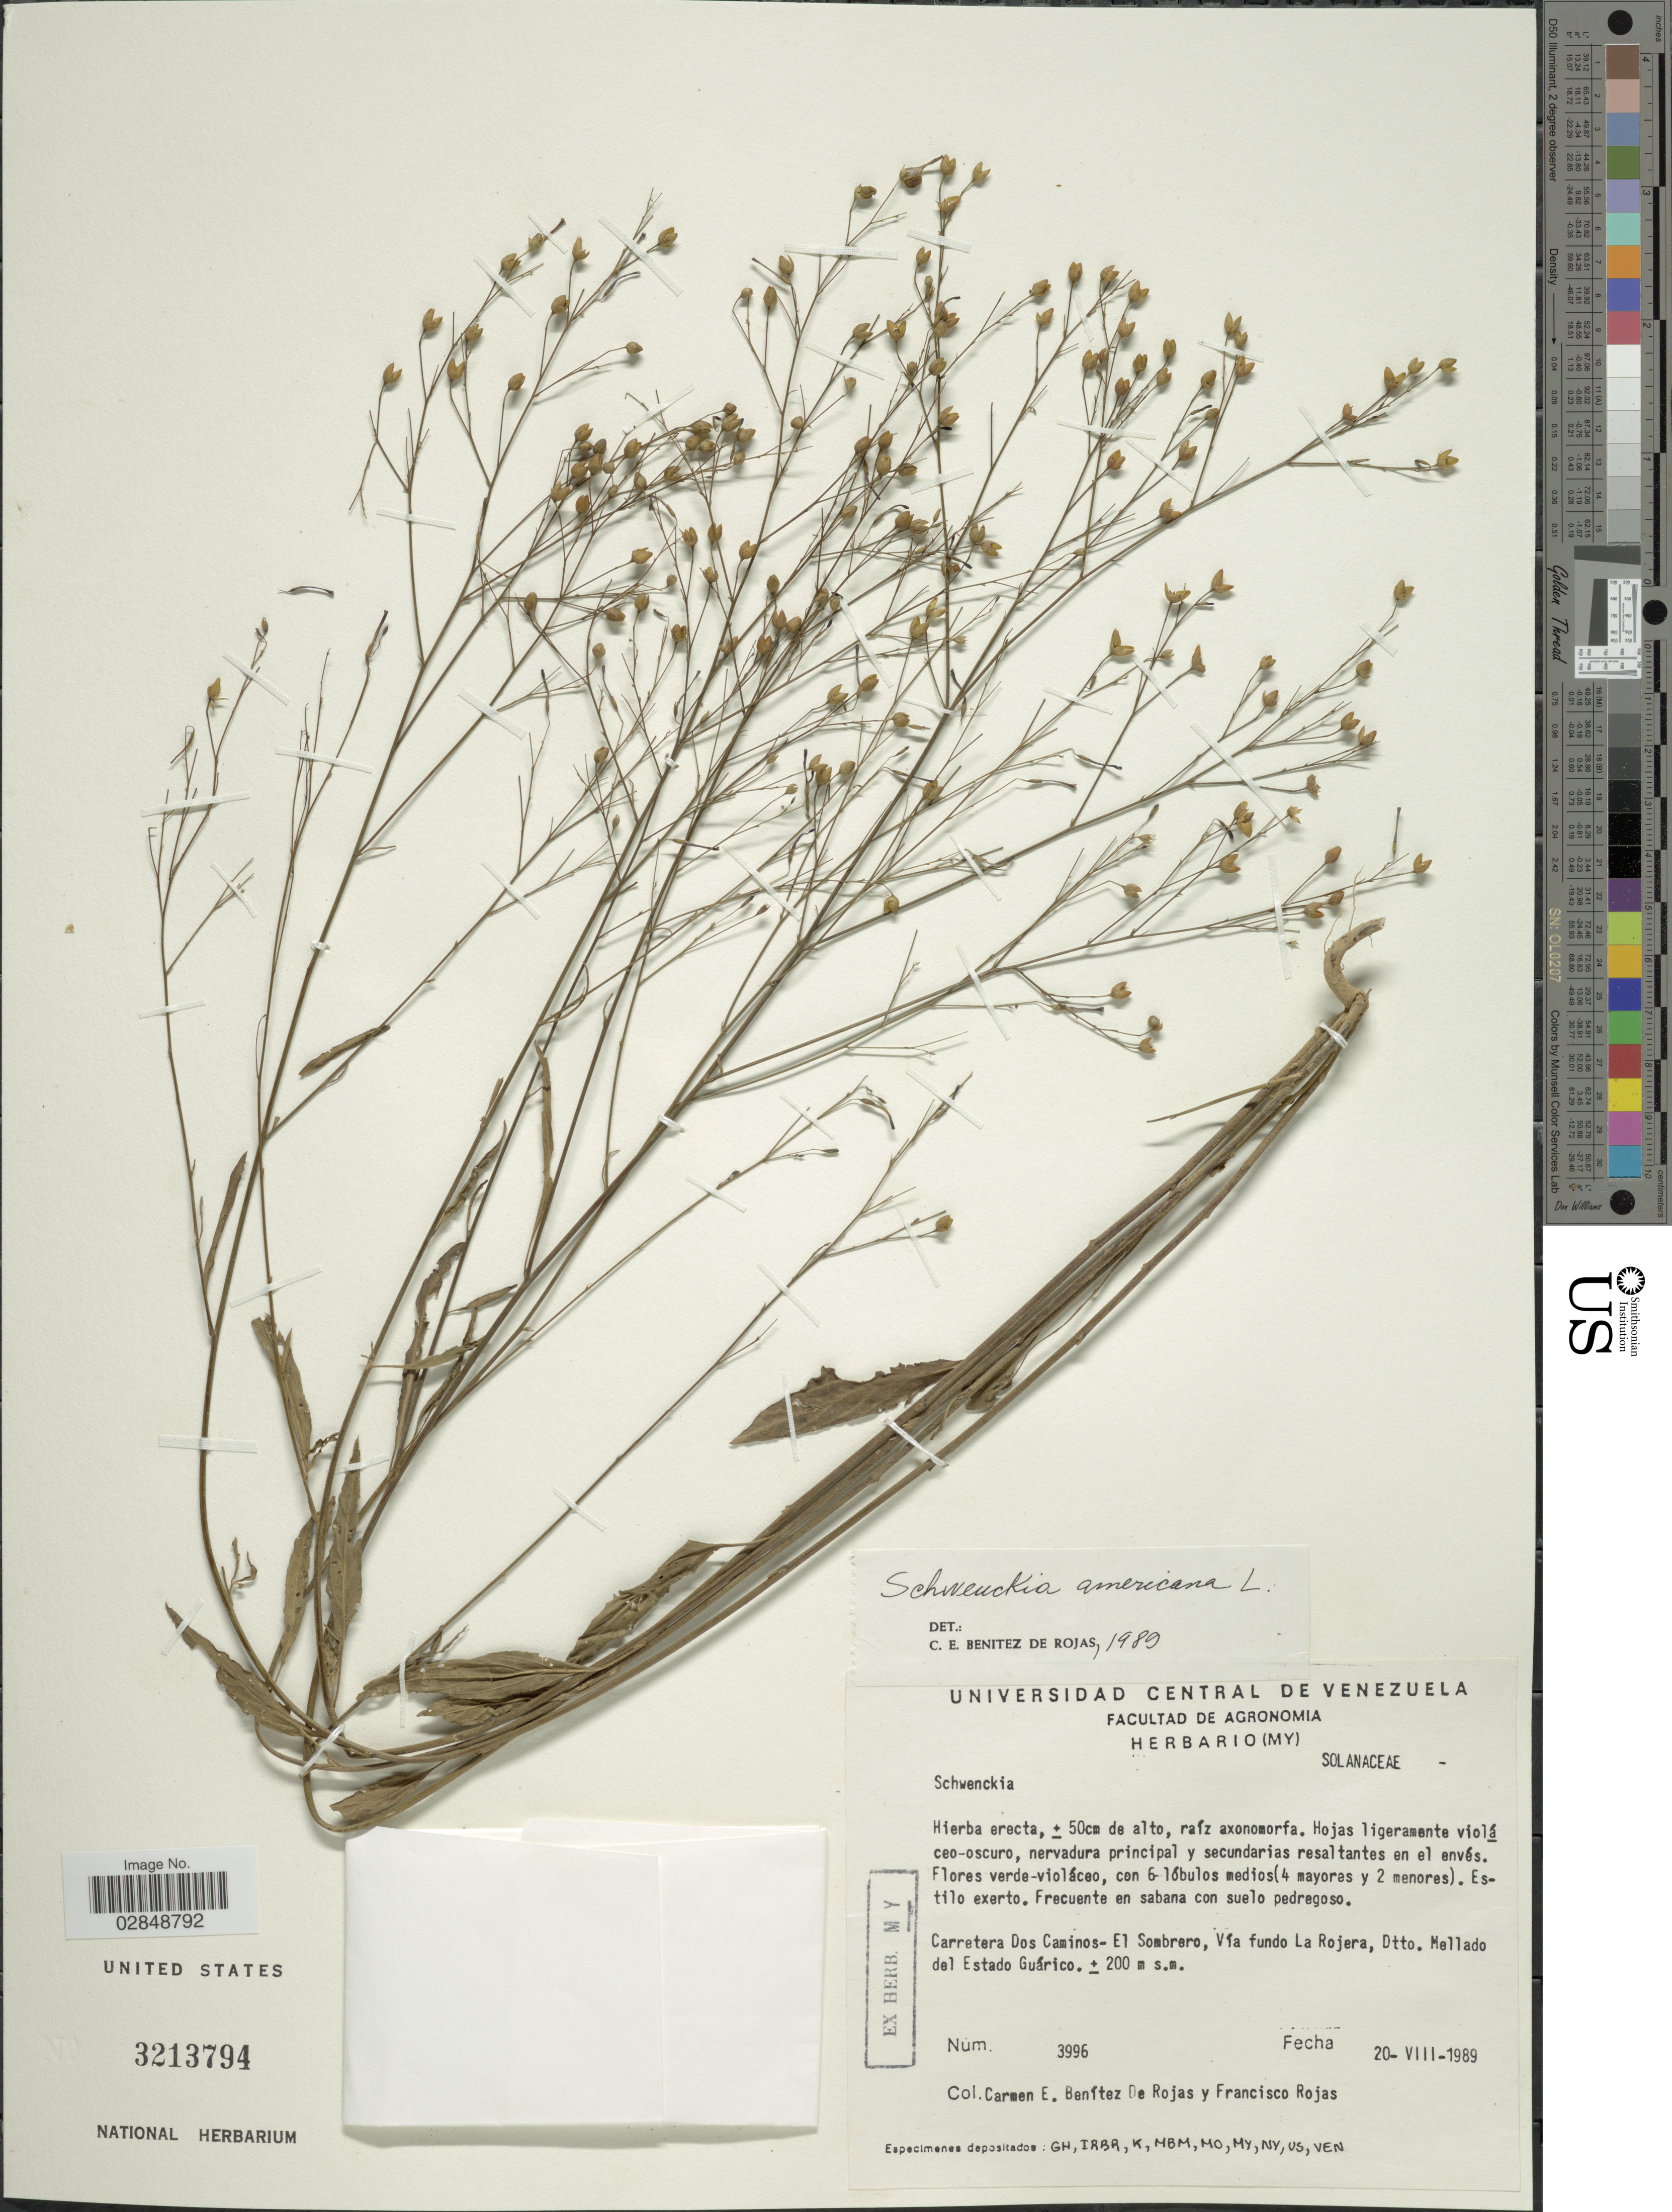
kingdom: Plantae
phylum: Tracheophyta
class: Magnoliopsida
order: Solanales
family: Solanaceae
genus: Schwenckia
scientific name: Schwenckia americana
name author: Kunth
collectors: C. E. Benítez de Rojas & F. Rojas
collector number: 3996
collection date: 1989-08-20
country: Venezuela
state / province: Guárico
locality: Carretera Dos Caminos- El Sombrero, Vía fundo La Rojera, Dtto. Mellado del Estado Guárico.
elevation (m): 200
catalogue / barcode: US 3213794